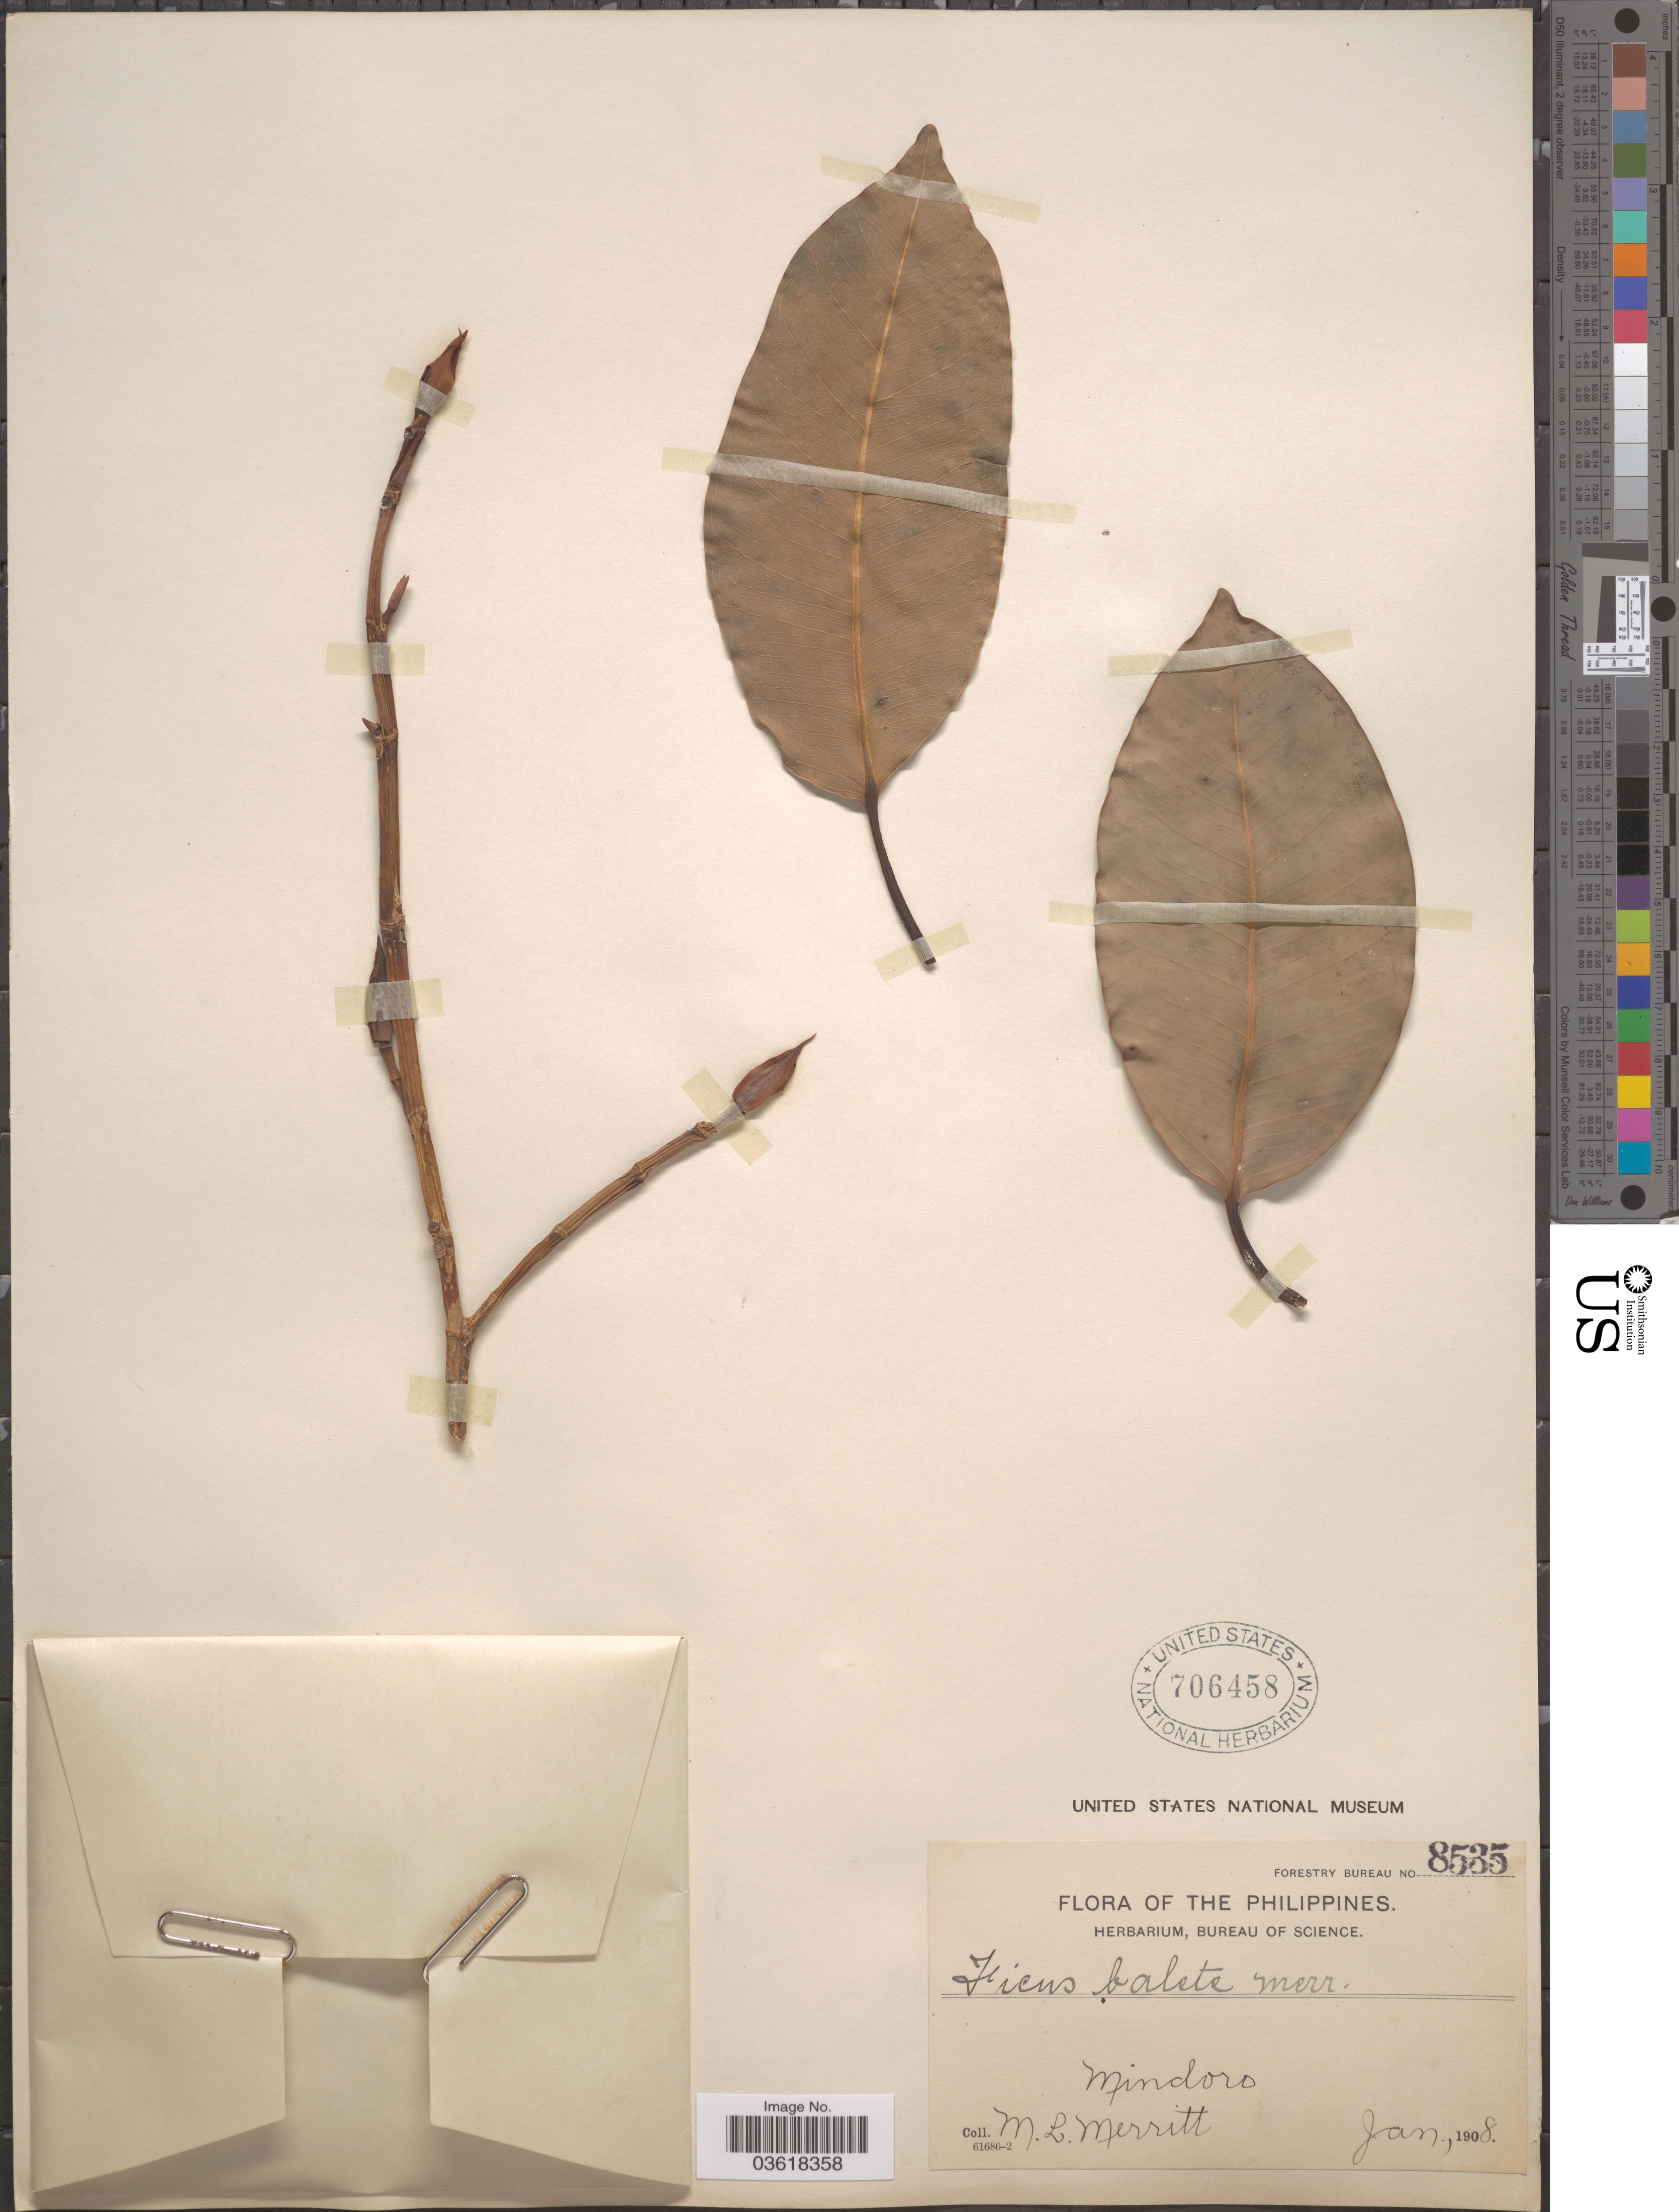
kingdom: Plantae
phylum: Tracheophyta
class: Magnoliopsida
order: Rosales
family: Moraceae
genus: Ficus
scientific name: Ficus balete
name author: Merr.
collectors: M. L. Merritt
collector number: Forestry Bureau 8535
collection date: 1908-01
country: Philippines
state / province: Mimaropa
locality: Mindoro.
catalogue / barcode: US 706458